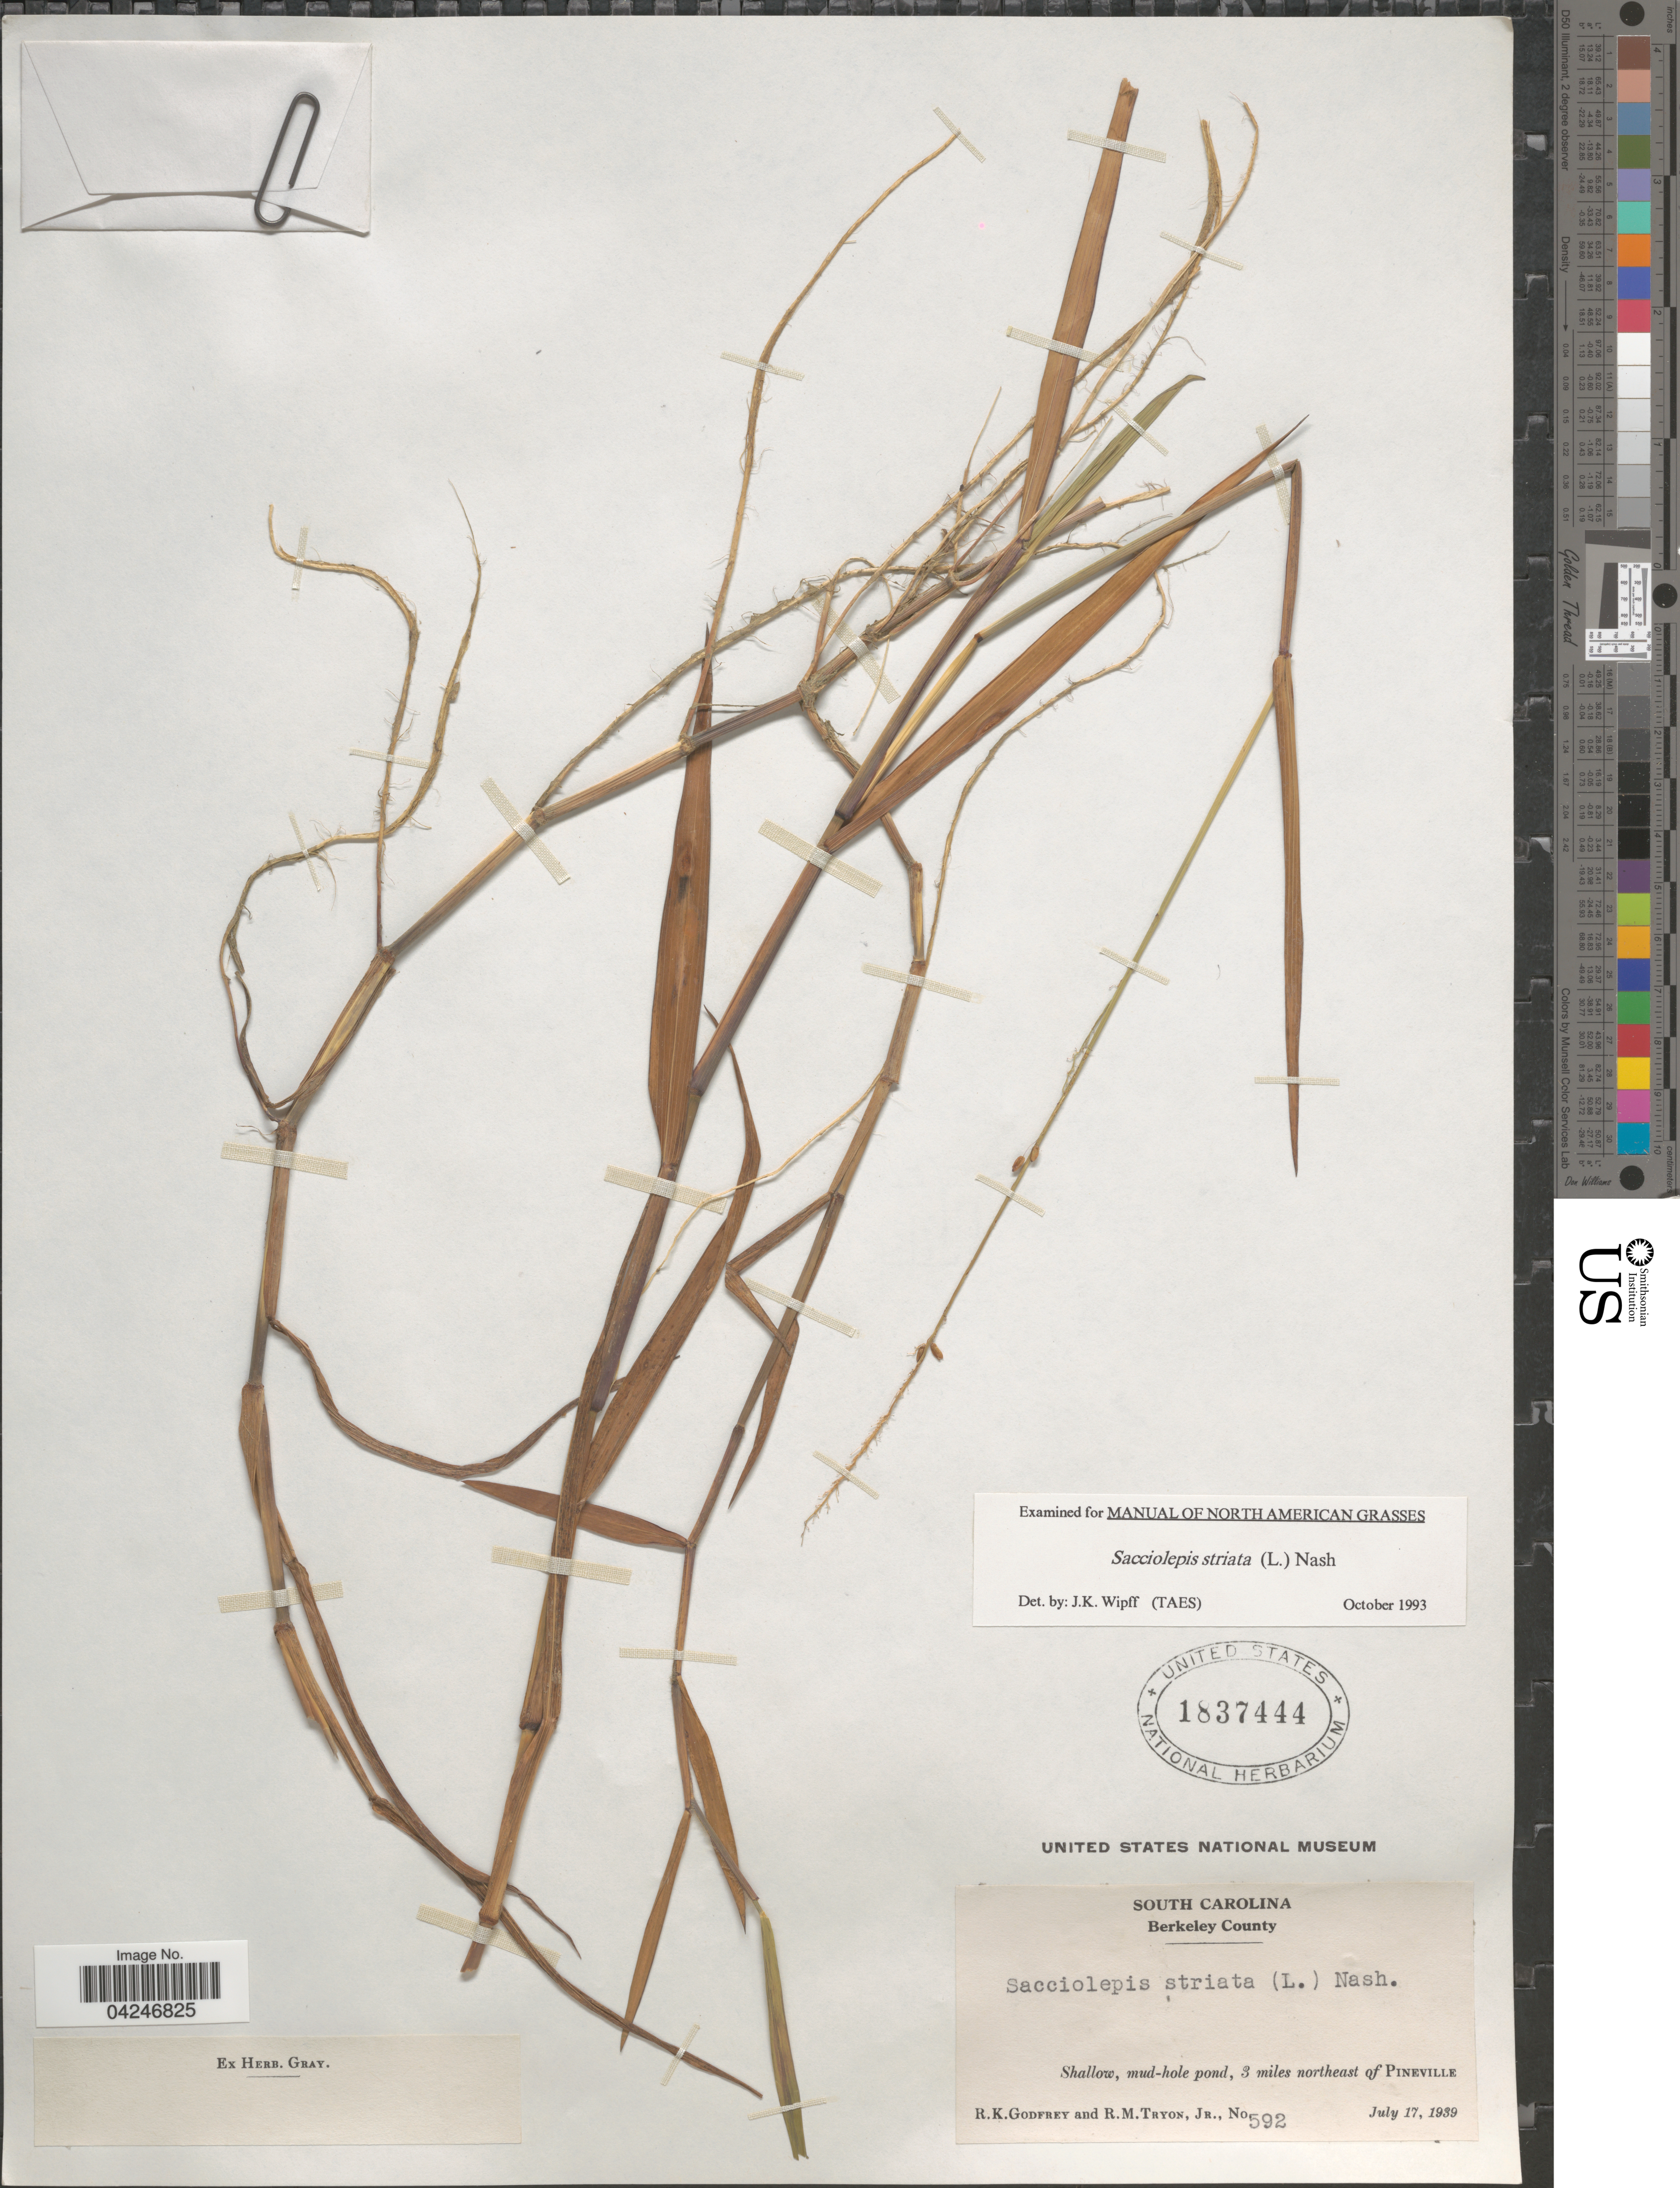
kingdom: Plantae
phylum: Tracheophyta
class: Liliopsida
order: Poales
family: Poaceae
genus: Sacciolepis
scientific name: Sacciolepis striata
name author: (L.) Nash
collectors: R. K. Godfrey & R. Tryon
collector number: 592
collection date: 1939-07-17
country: United States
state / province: South Carolina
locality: Berkeley County. Shallow, mud-hole pond, 3 miles northeast of Pineville.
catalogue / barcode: US 1837444